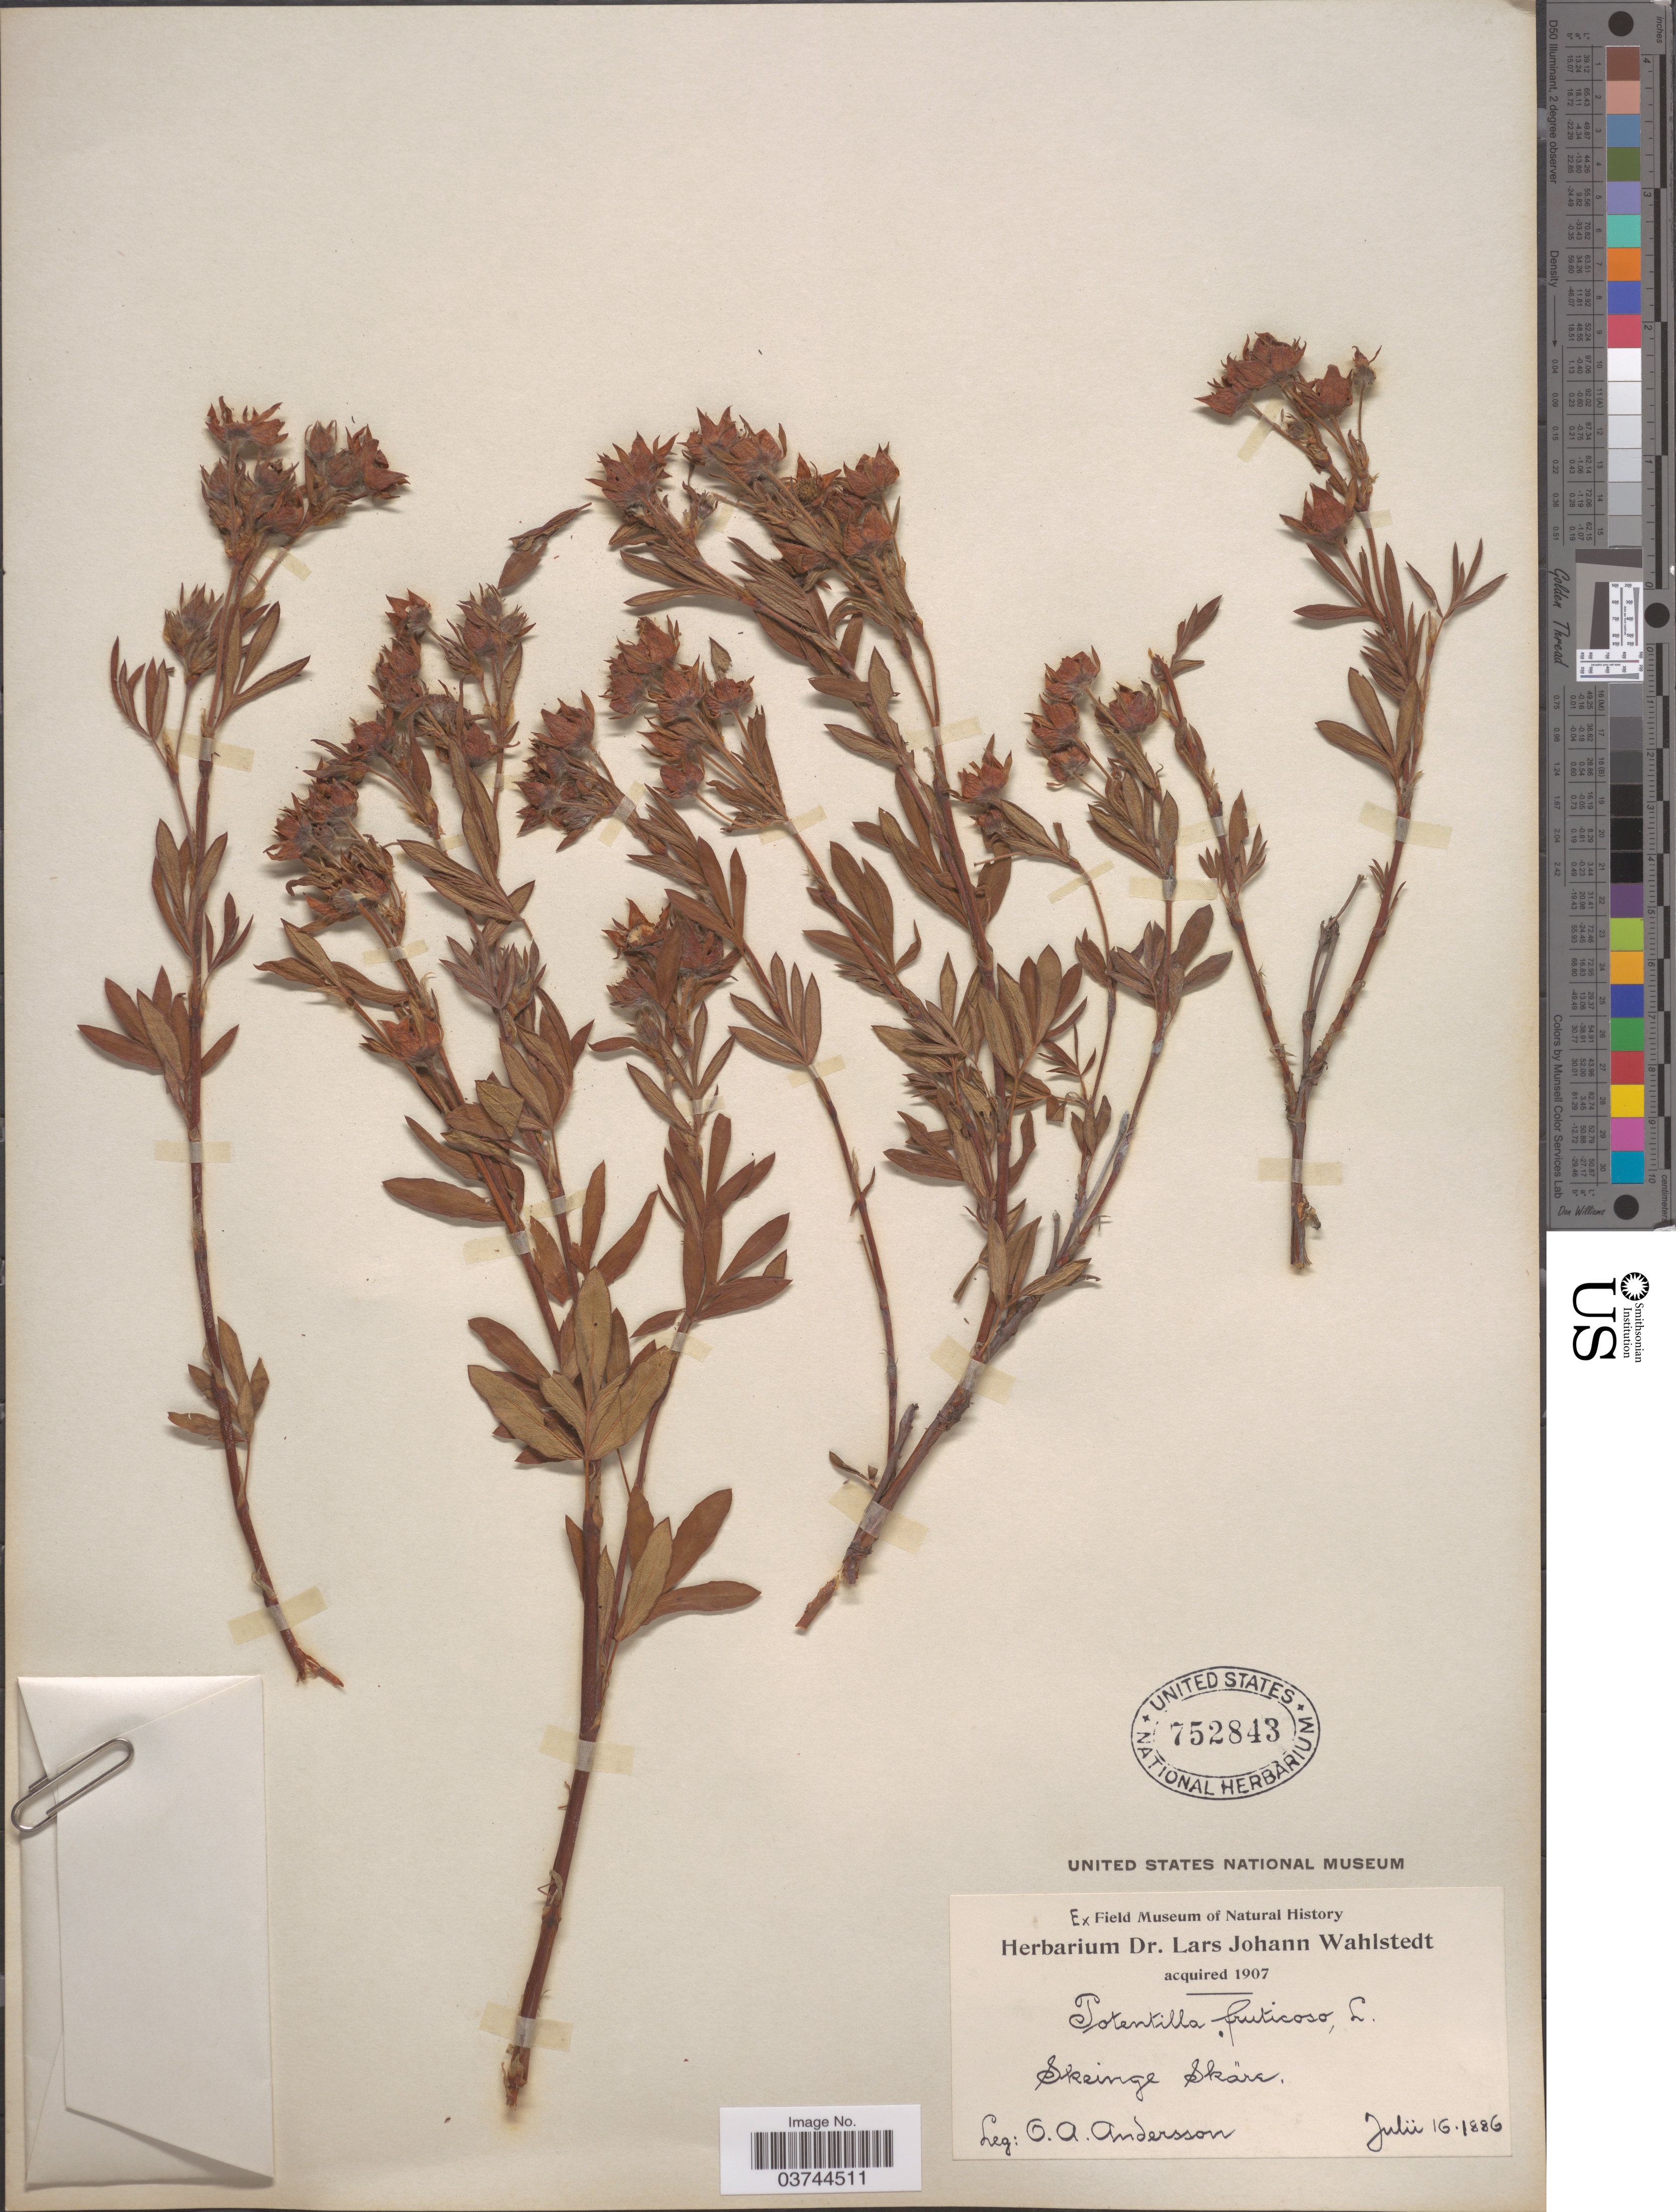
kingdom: Plantae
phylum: Tracheophyta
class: Magnoliopsida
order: Rosales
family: Rosaceae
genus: Dasiphora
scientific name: Dasiphora fruticosa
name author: (L.) Rydb.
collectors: O. Andersson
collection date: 1886-07-16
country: Sweden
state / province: Skåne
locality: Skeinge Skåne.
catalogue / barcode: US 752843